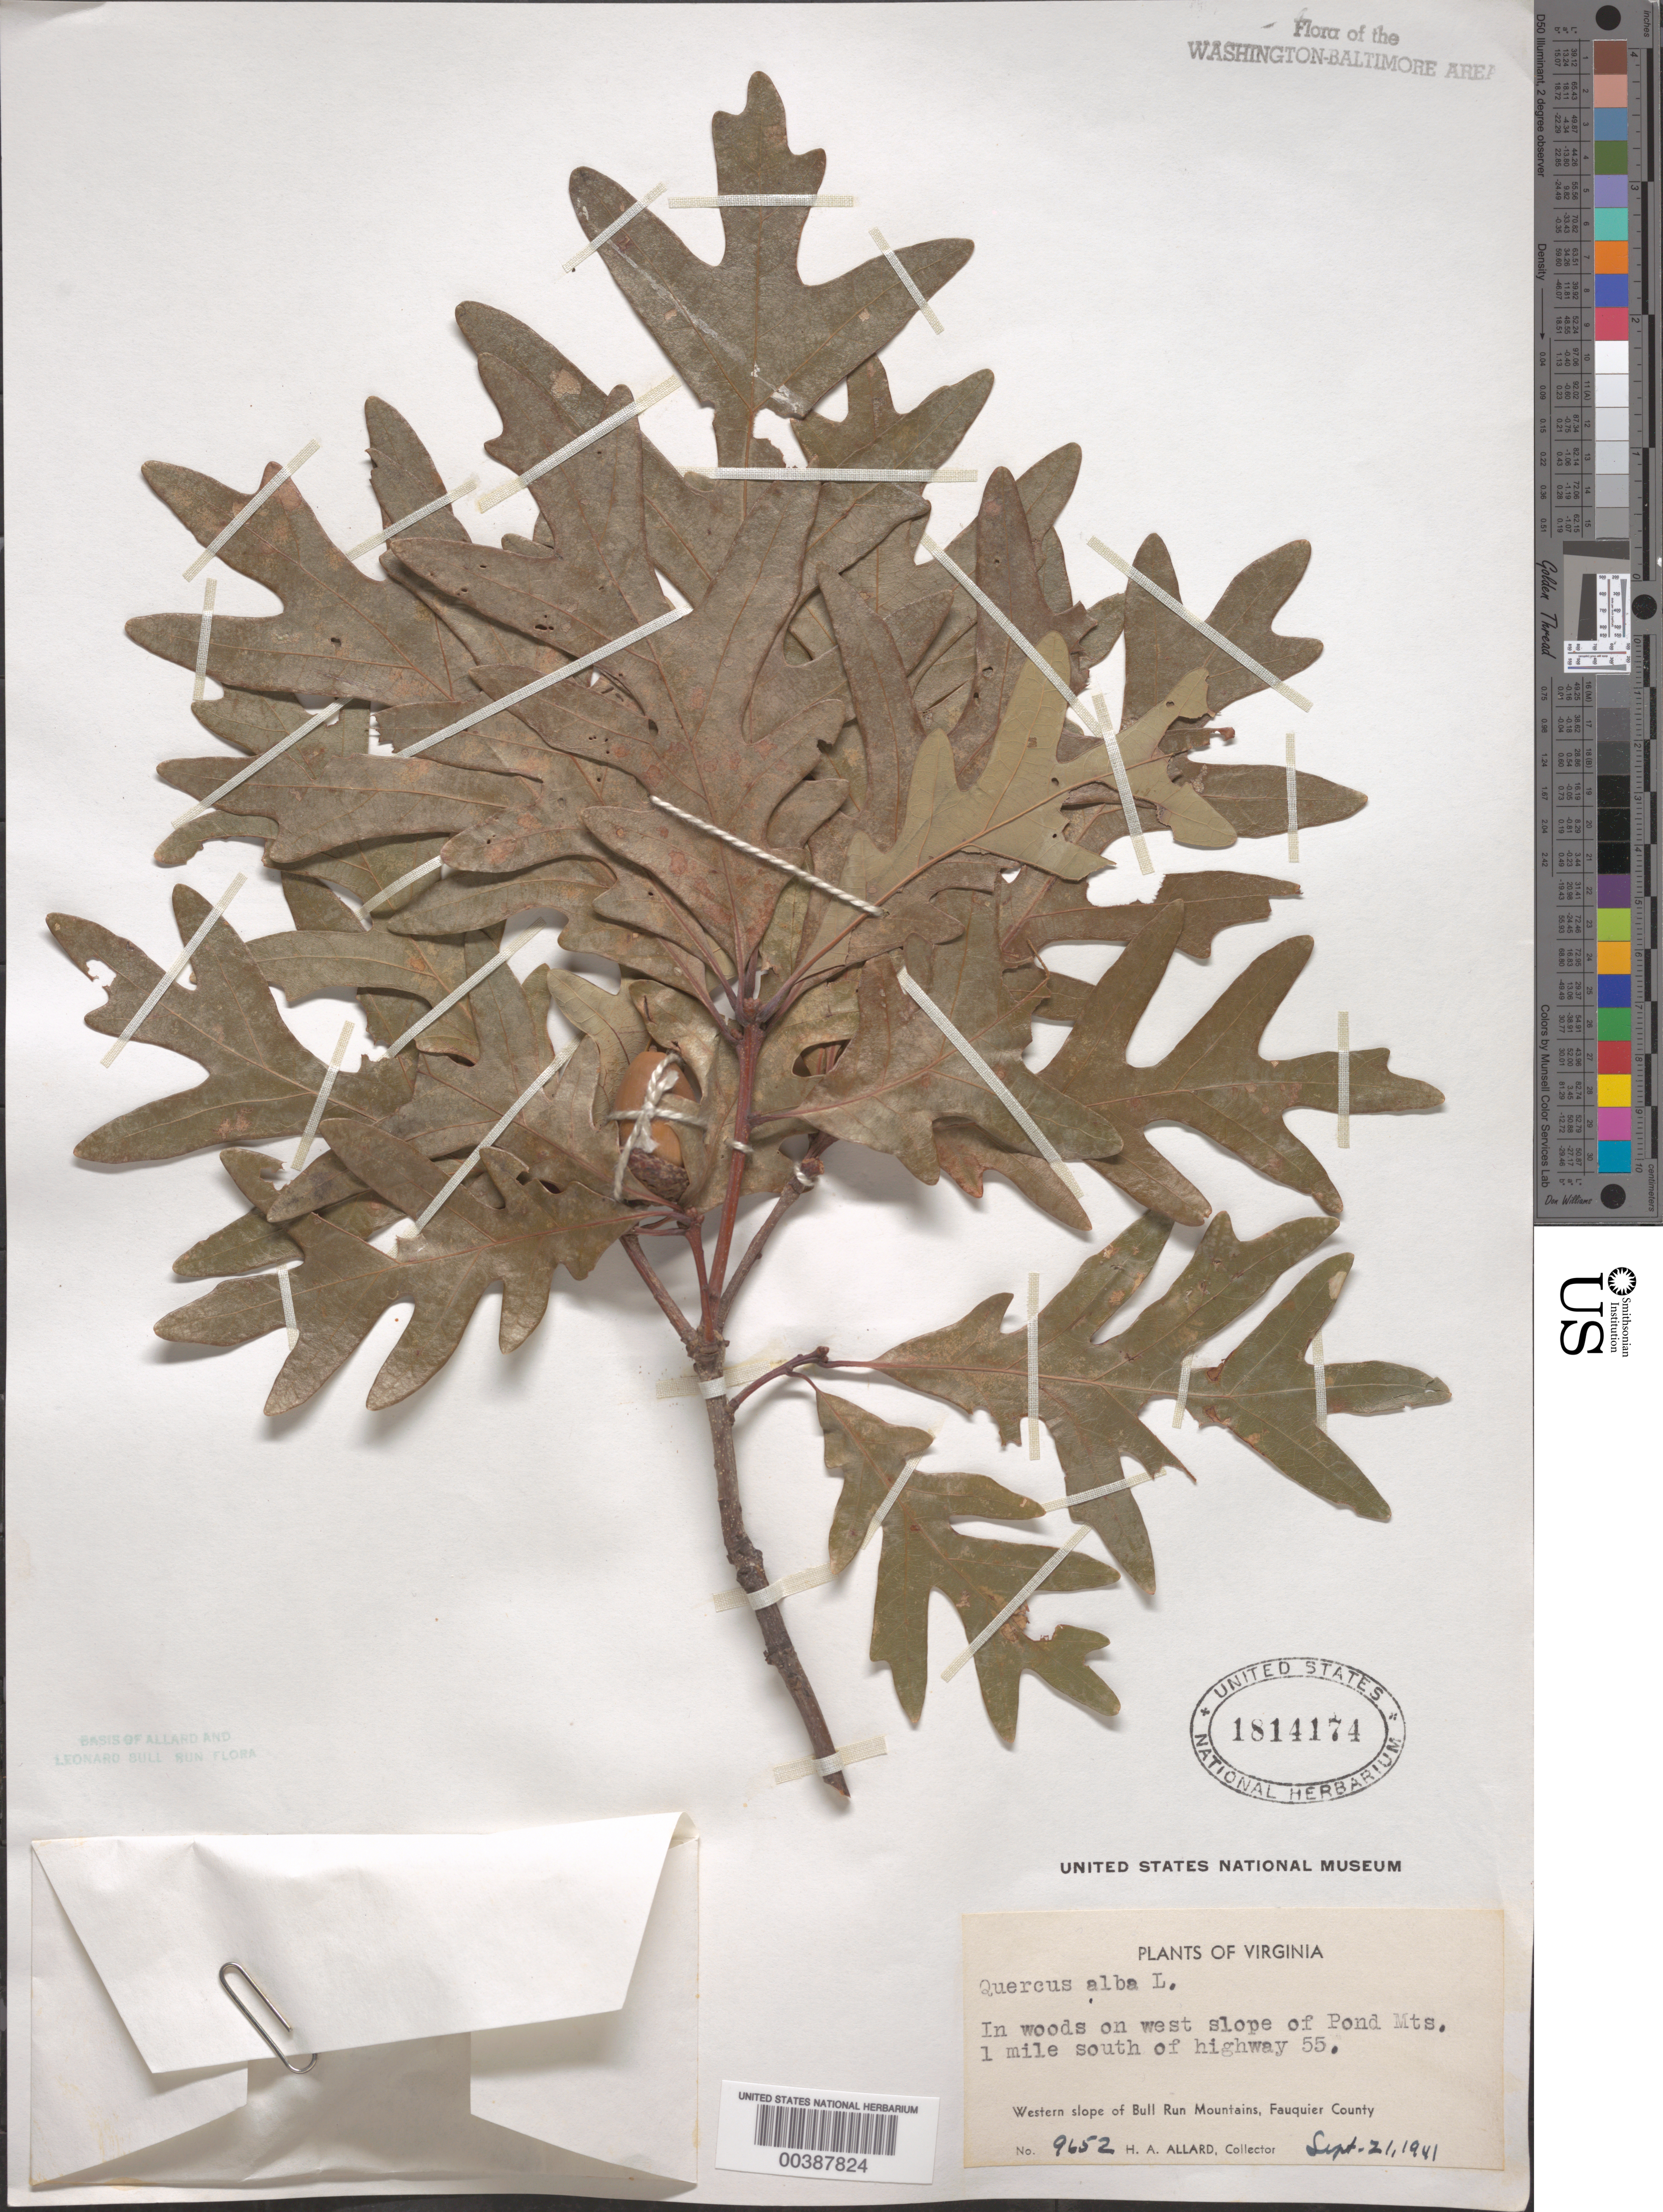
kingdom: Plantae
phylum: Tracheophyta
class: Magnoliopsida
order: Fagales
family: Fagaceae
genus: Quercus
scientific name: Quercus alba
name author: L.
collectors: H. A. Allard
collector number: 9652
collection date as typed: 21 Sep 1941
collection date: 1941-09-21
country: United States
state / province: Virginia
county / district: Fauquier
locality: South of Highway 55, Pond Mountain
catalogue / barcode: US 1814174